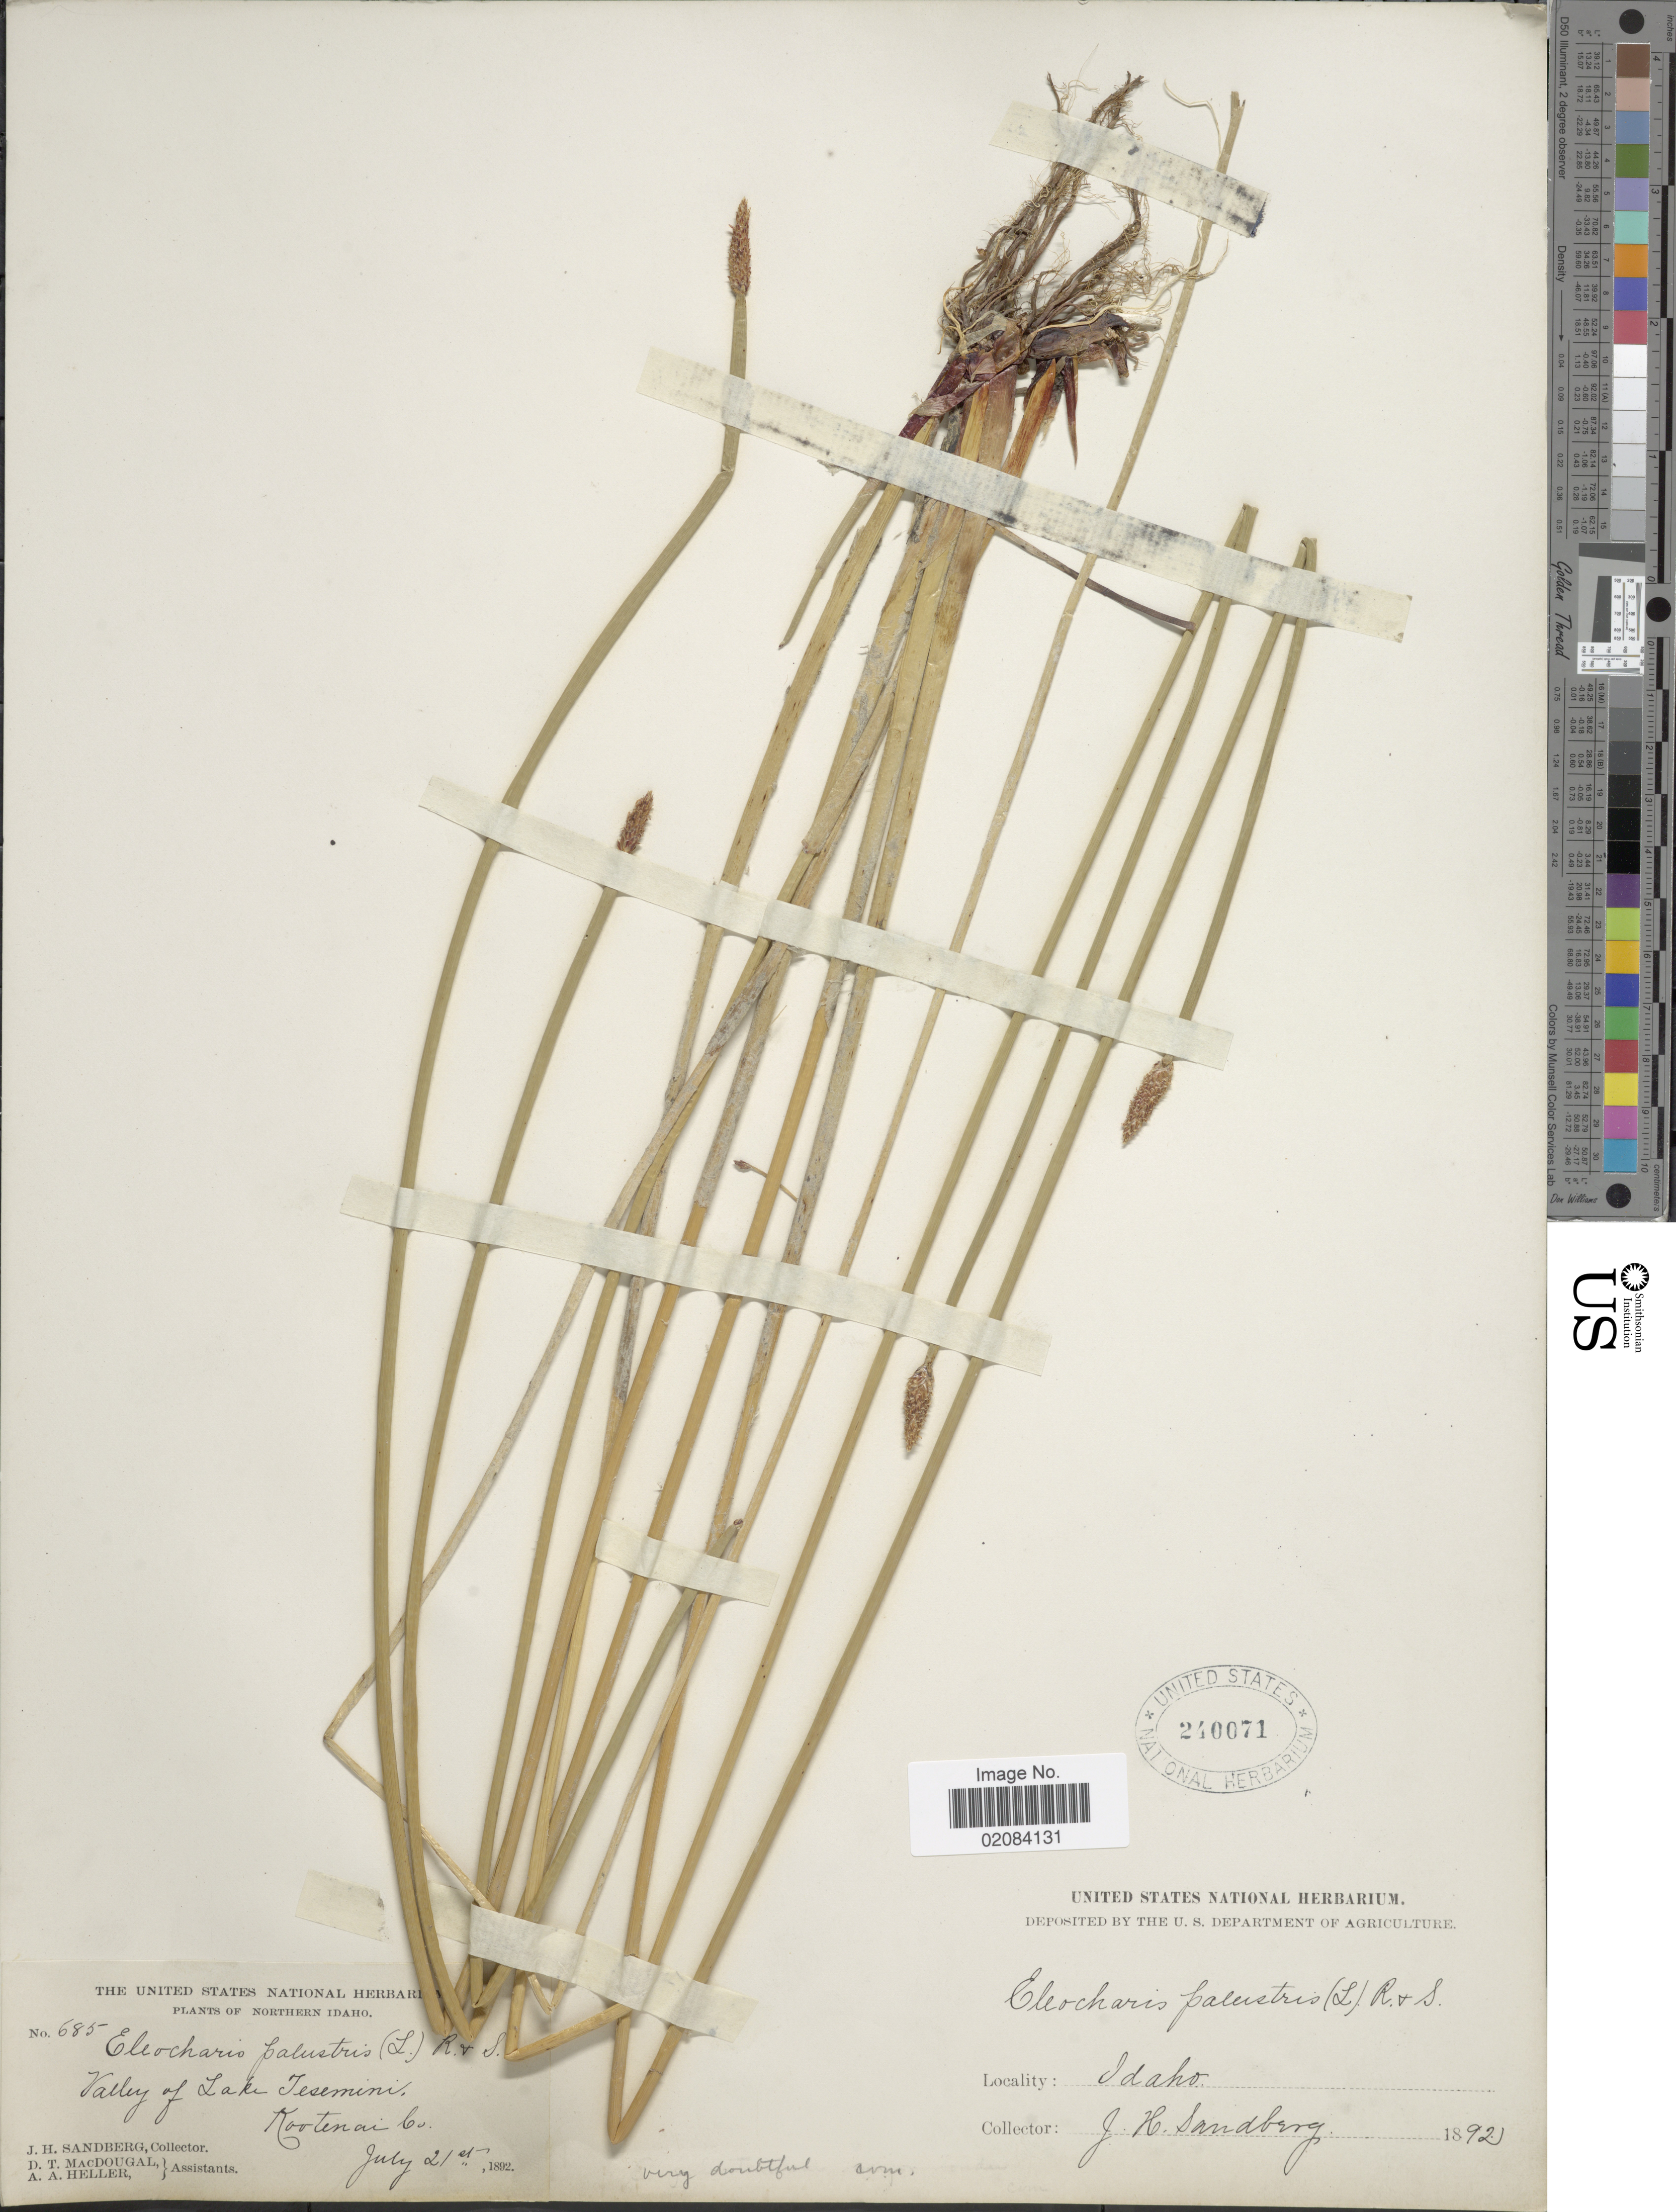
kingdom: Plantae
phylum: Tracheophyta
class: Liliopsida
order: Poales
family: Cyperaceae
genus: Eleocharis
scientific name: Eleocharis palustris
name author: (L.) Roem. & Schult.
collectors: J. H. Sandberg, D. T. MacDougal & A. A. Heller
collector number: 685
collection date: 1892-07-21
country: United States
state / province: Idaho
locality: Valley of Lake Tesemini, Kootenai Co.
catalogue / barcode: US 240071